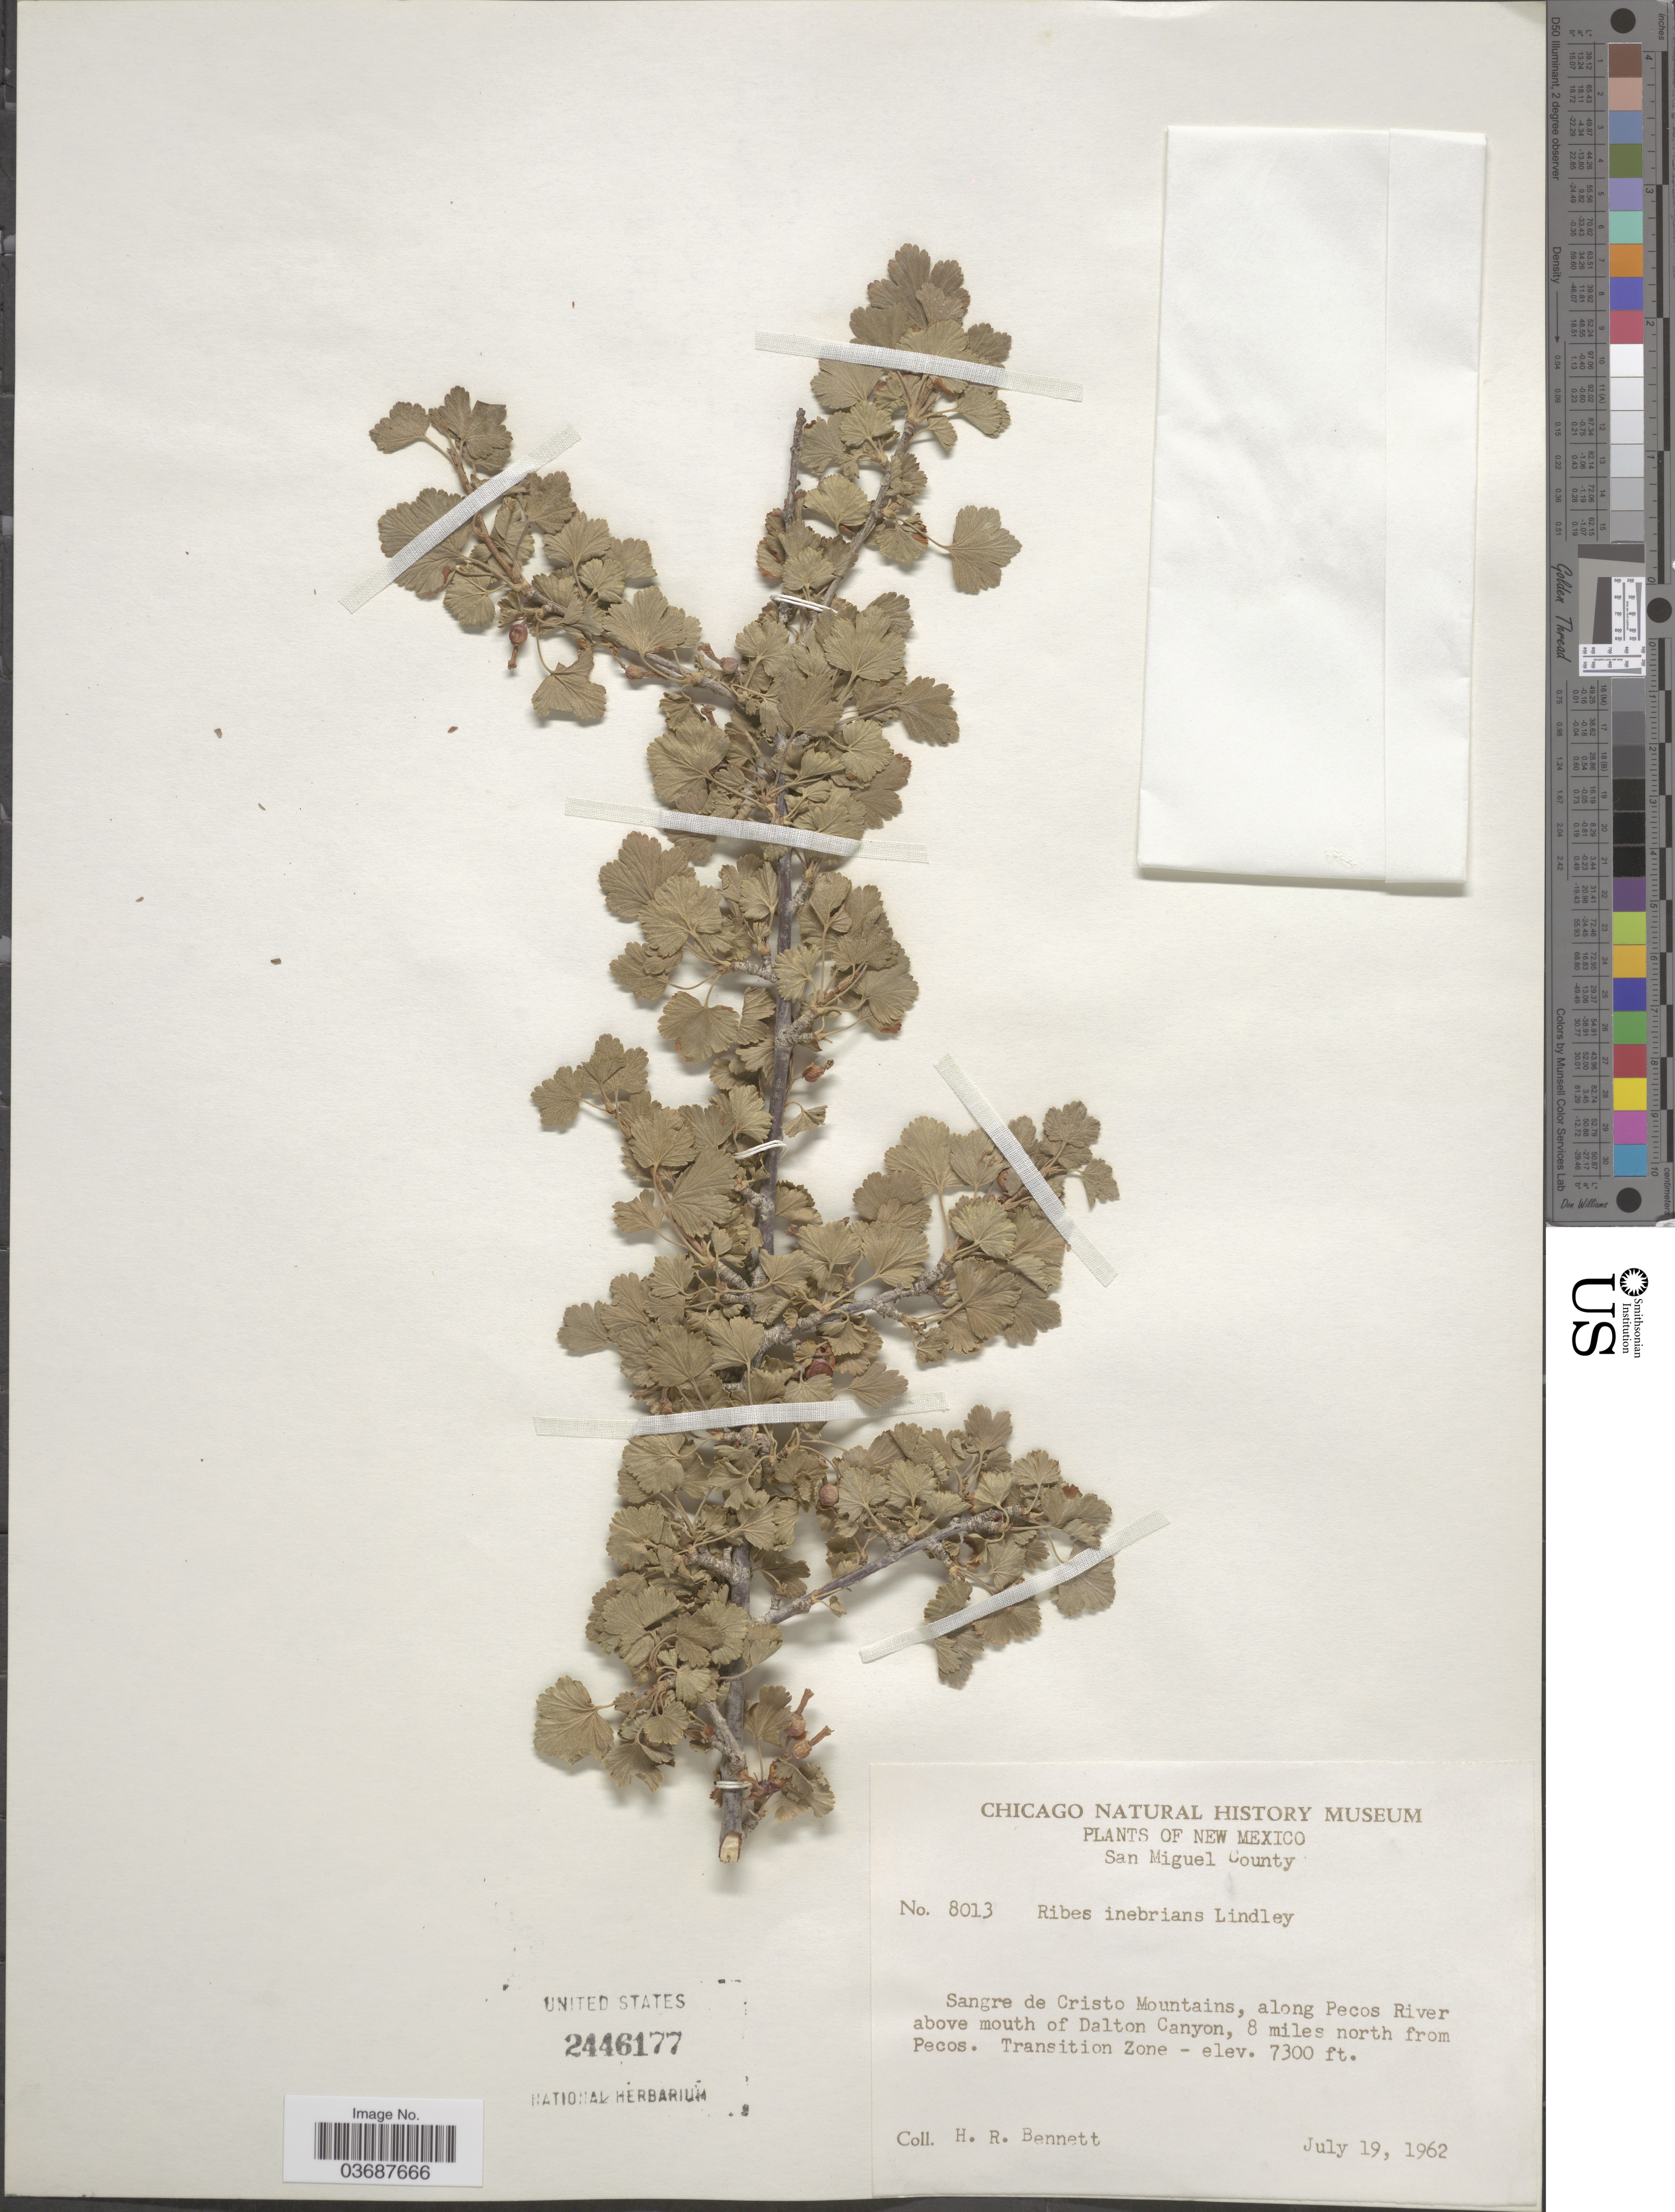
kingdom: Plantae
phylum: Tracheophyta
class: Magnoliopsida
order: Saxifragales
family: Grossulariaceae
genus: Ribes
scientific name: Ribes inebrians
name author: Lindl.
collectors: H. R. Bennett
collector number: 8013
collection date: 1962-07-19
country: United States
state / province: New Mexico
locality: San Miguel County. Sangre de Cristo Mountains, along Pecos River above mouth of Dalton Canyon, 8 miles north from Pecos. Transition Zone.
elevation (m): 2225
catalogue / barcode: US 2446177